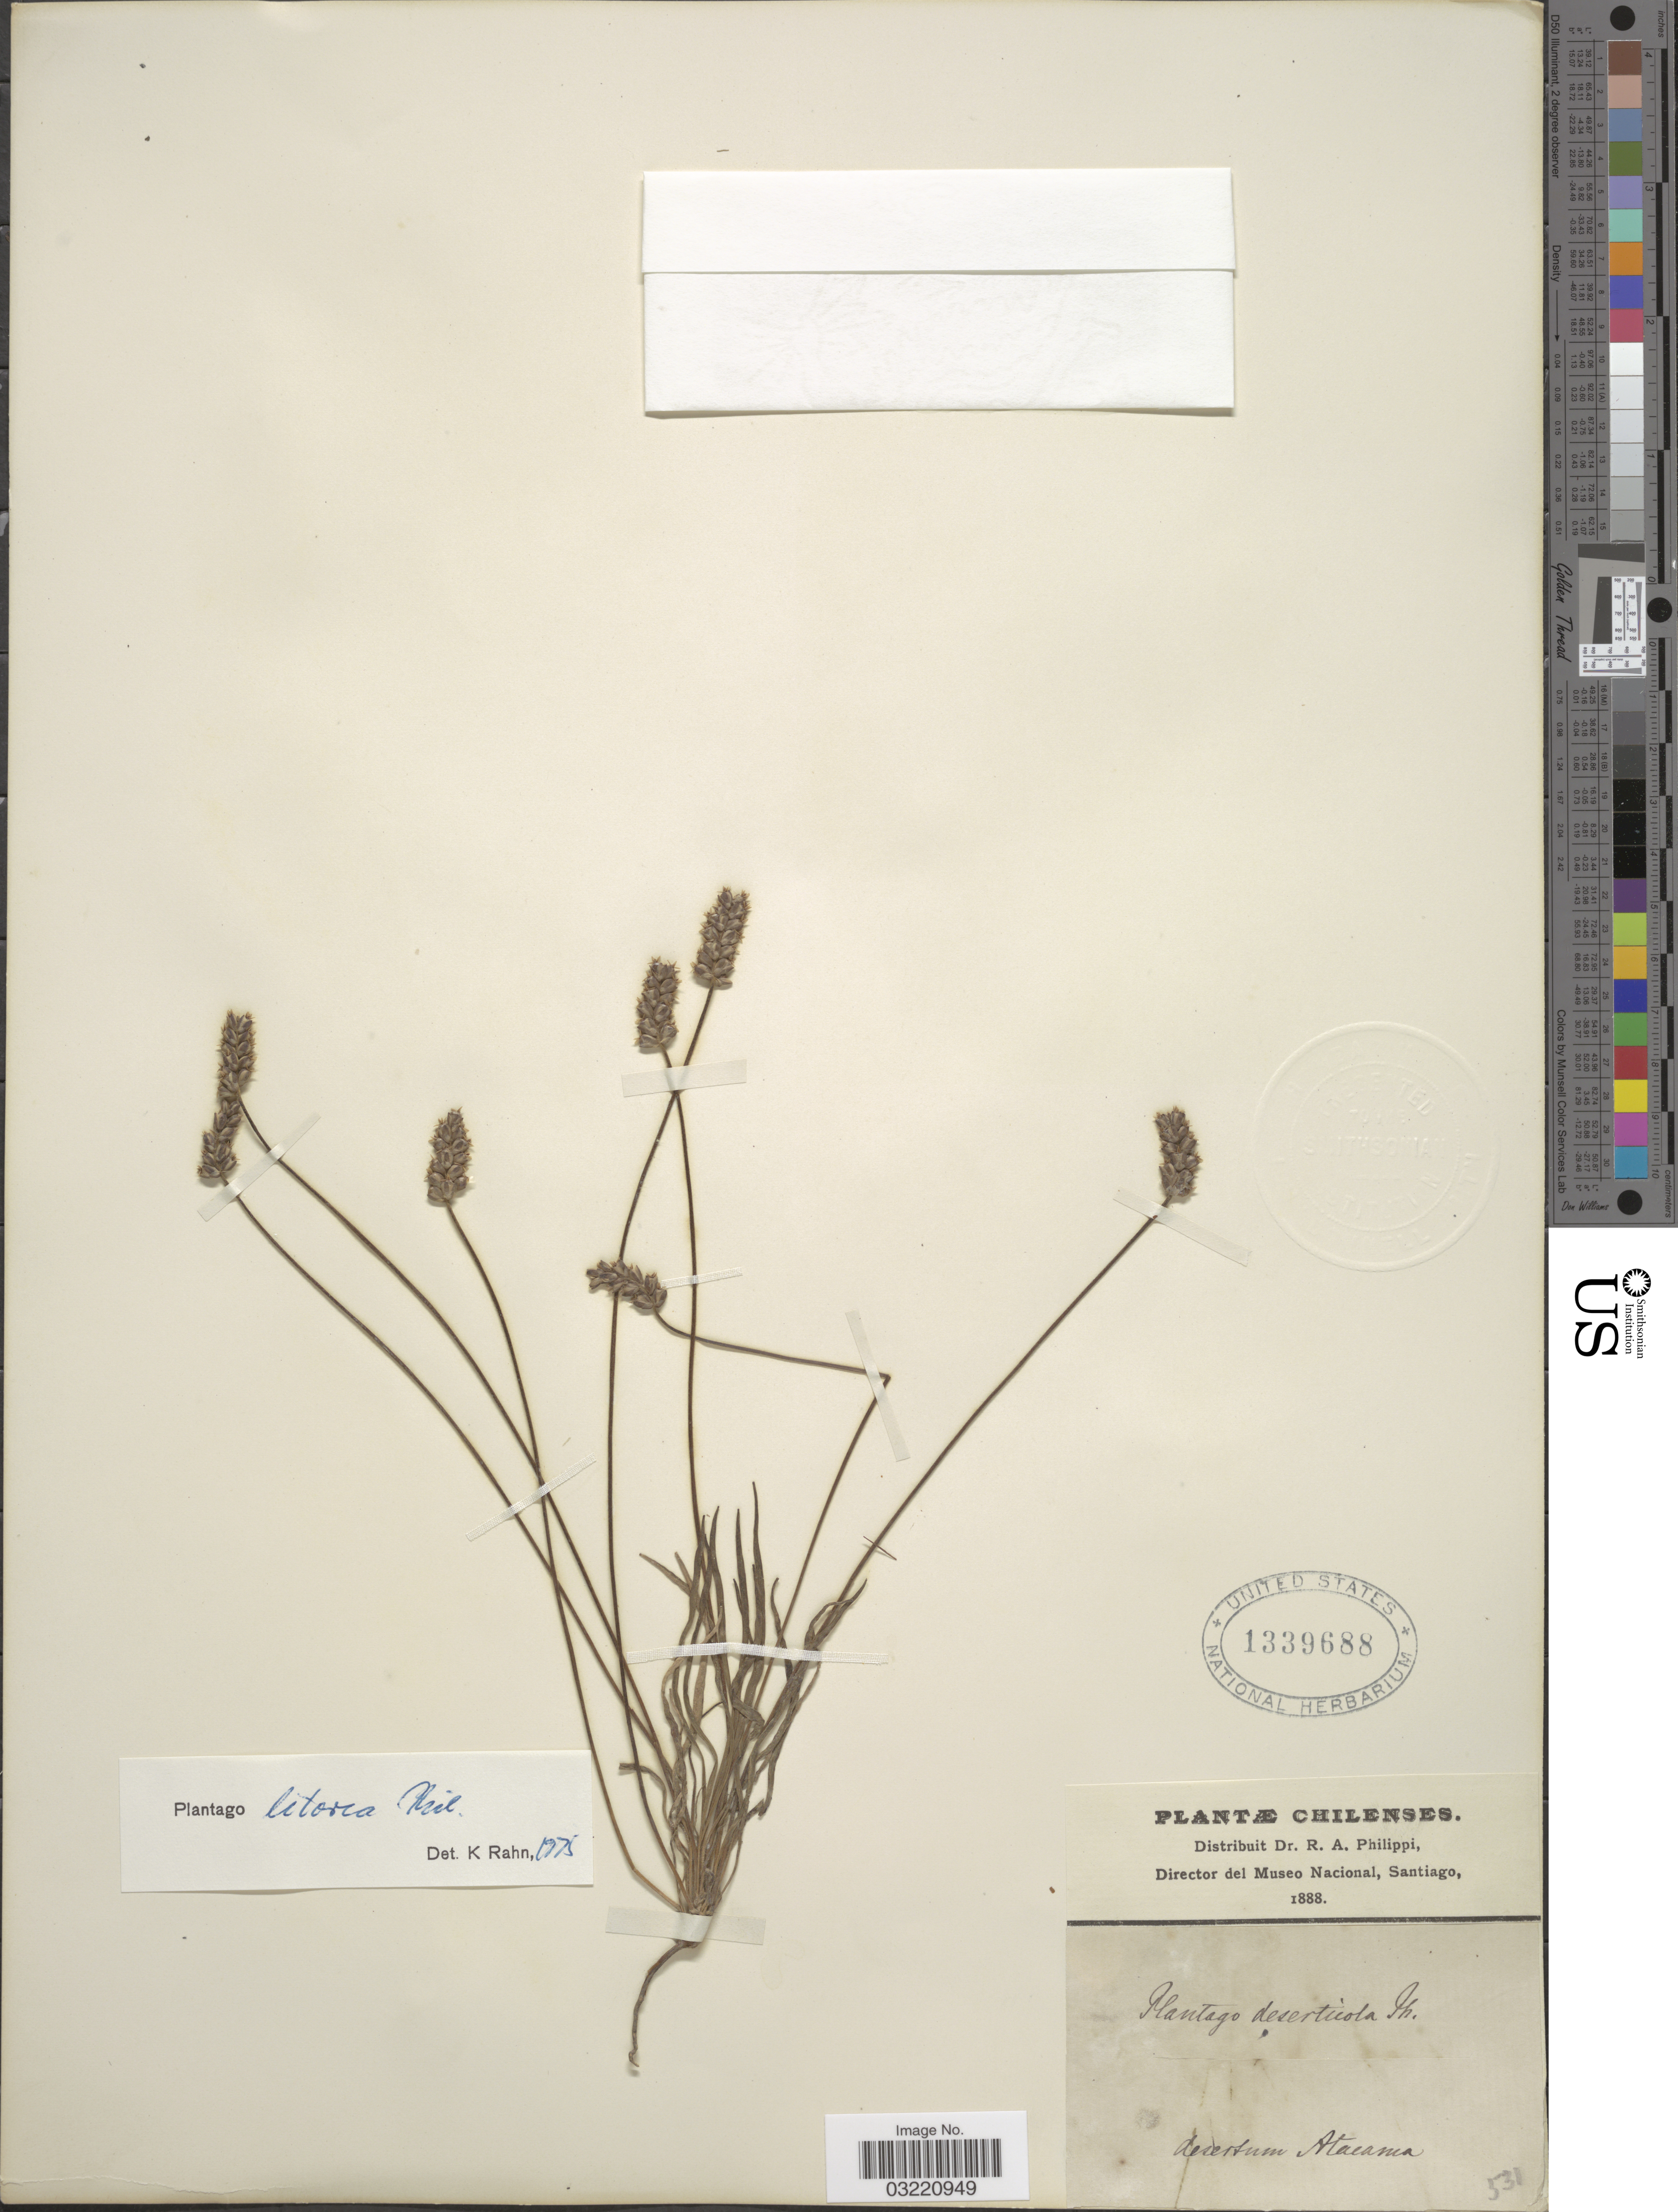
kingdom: Plantae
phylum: Tracheophyta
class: Magnoliopsida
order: Lamiales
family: Plantaginaceae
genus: Plantago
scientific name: Plantago litorea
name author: Phil.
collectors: ex. herb. R.A. Philippi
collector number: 531?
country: Chile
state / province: Atacama (III)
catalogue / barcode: US 1339688